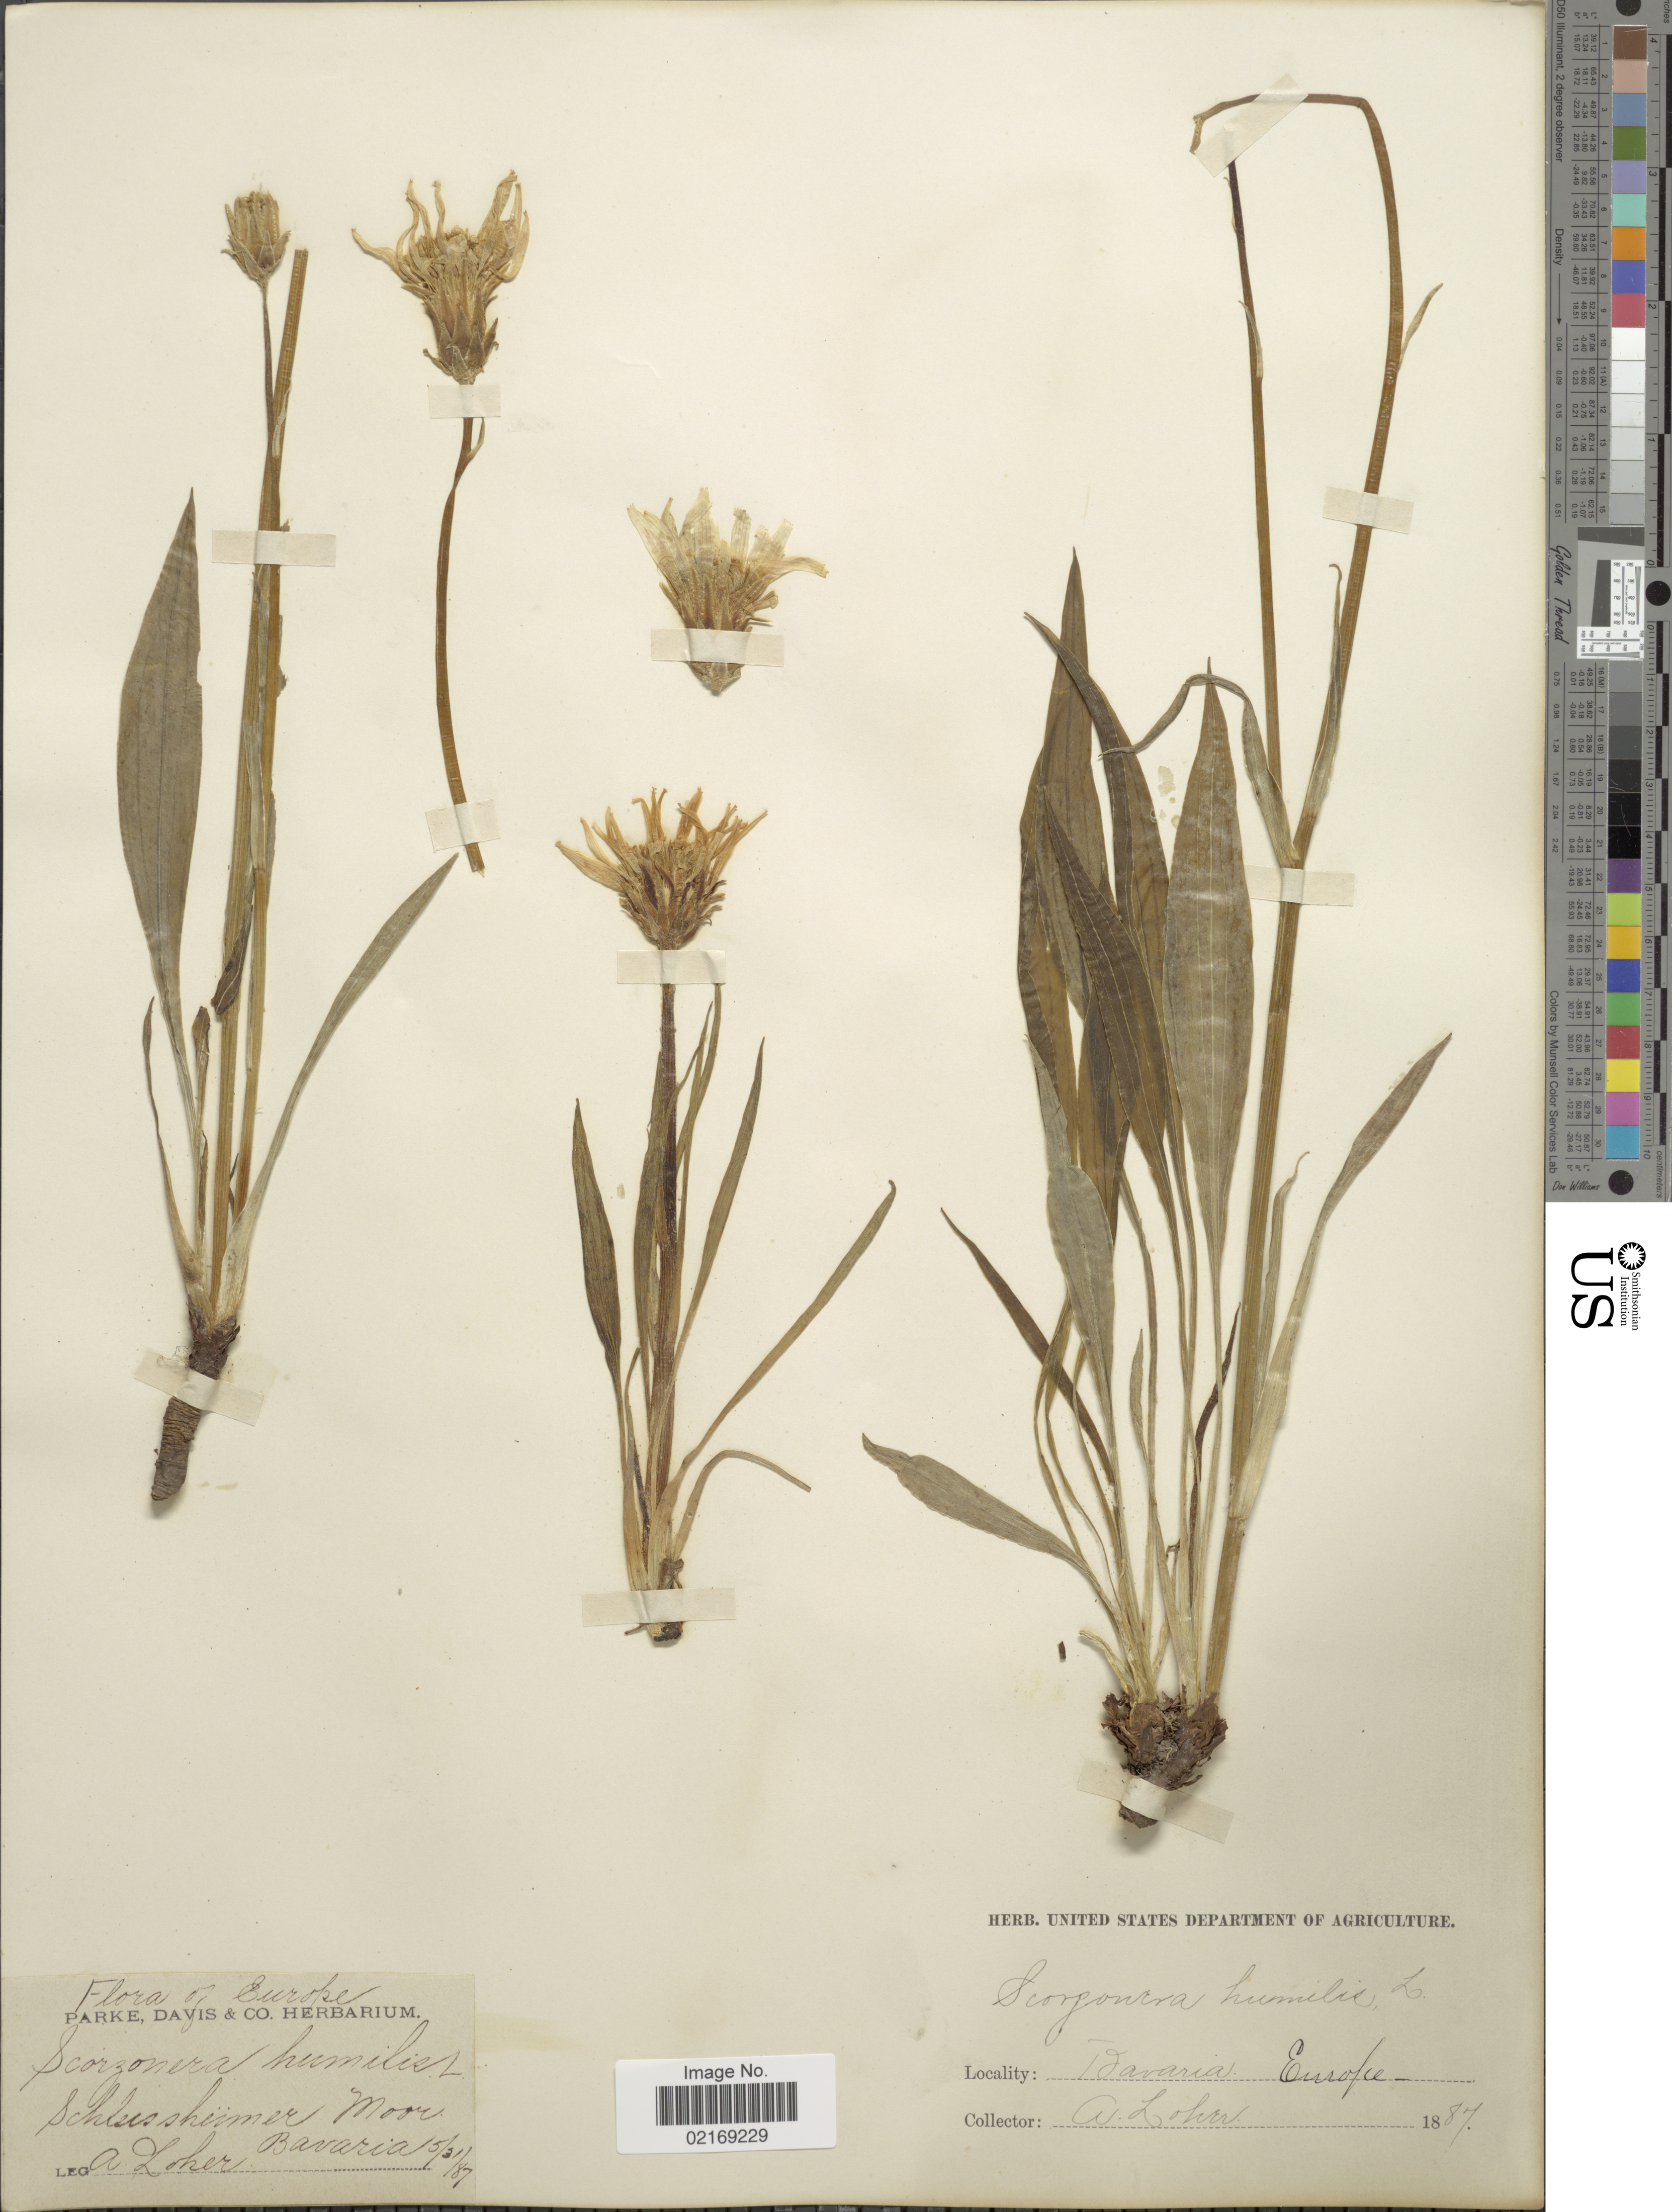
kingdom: Plantae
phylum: Tracheophyta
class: Magnoliopsida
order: Asterales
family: Asteraceae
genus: Scorzonera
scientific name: Scorzonera humilis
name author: L.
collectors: A. Loher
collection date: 1887-05-31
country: Germany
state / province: Bayern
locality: Bavaria, Schleissheimer Moor.